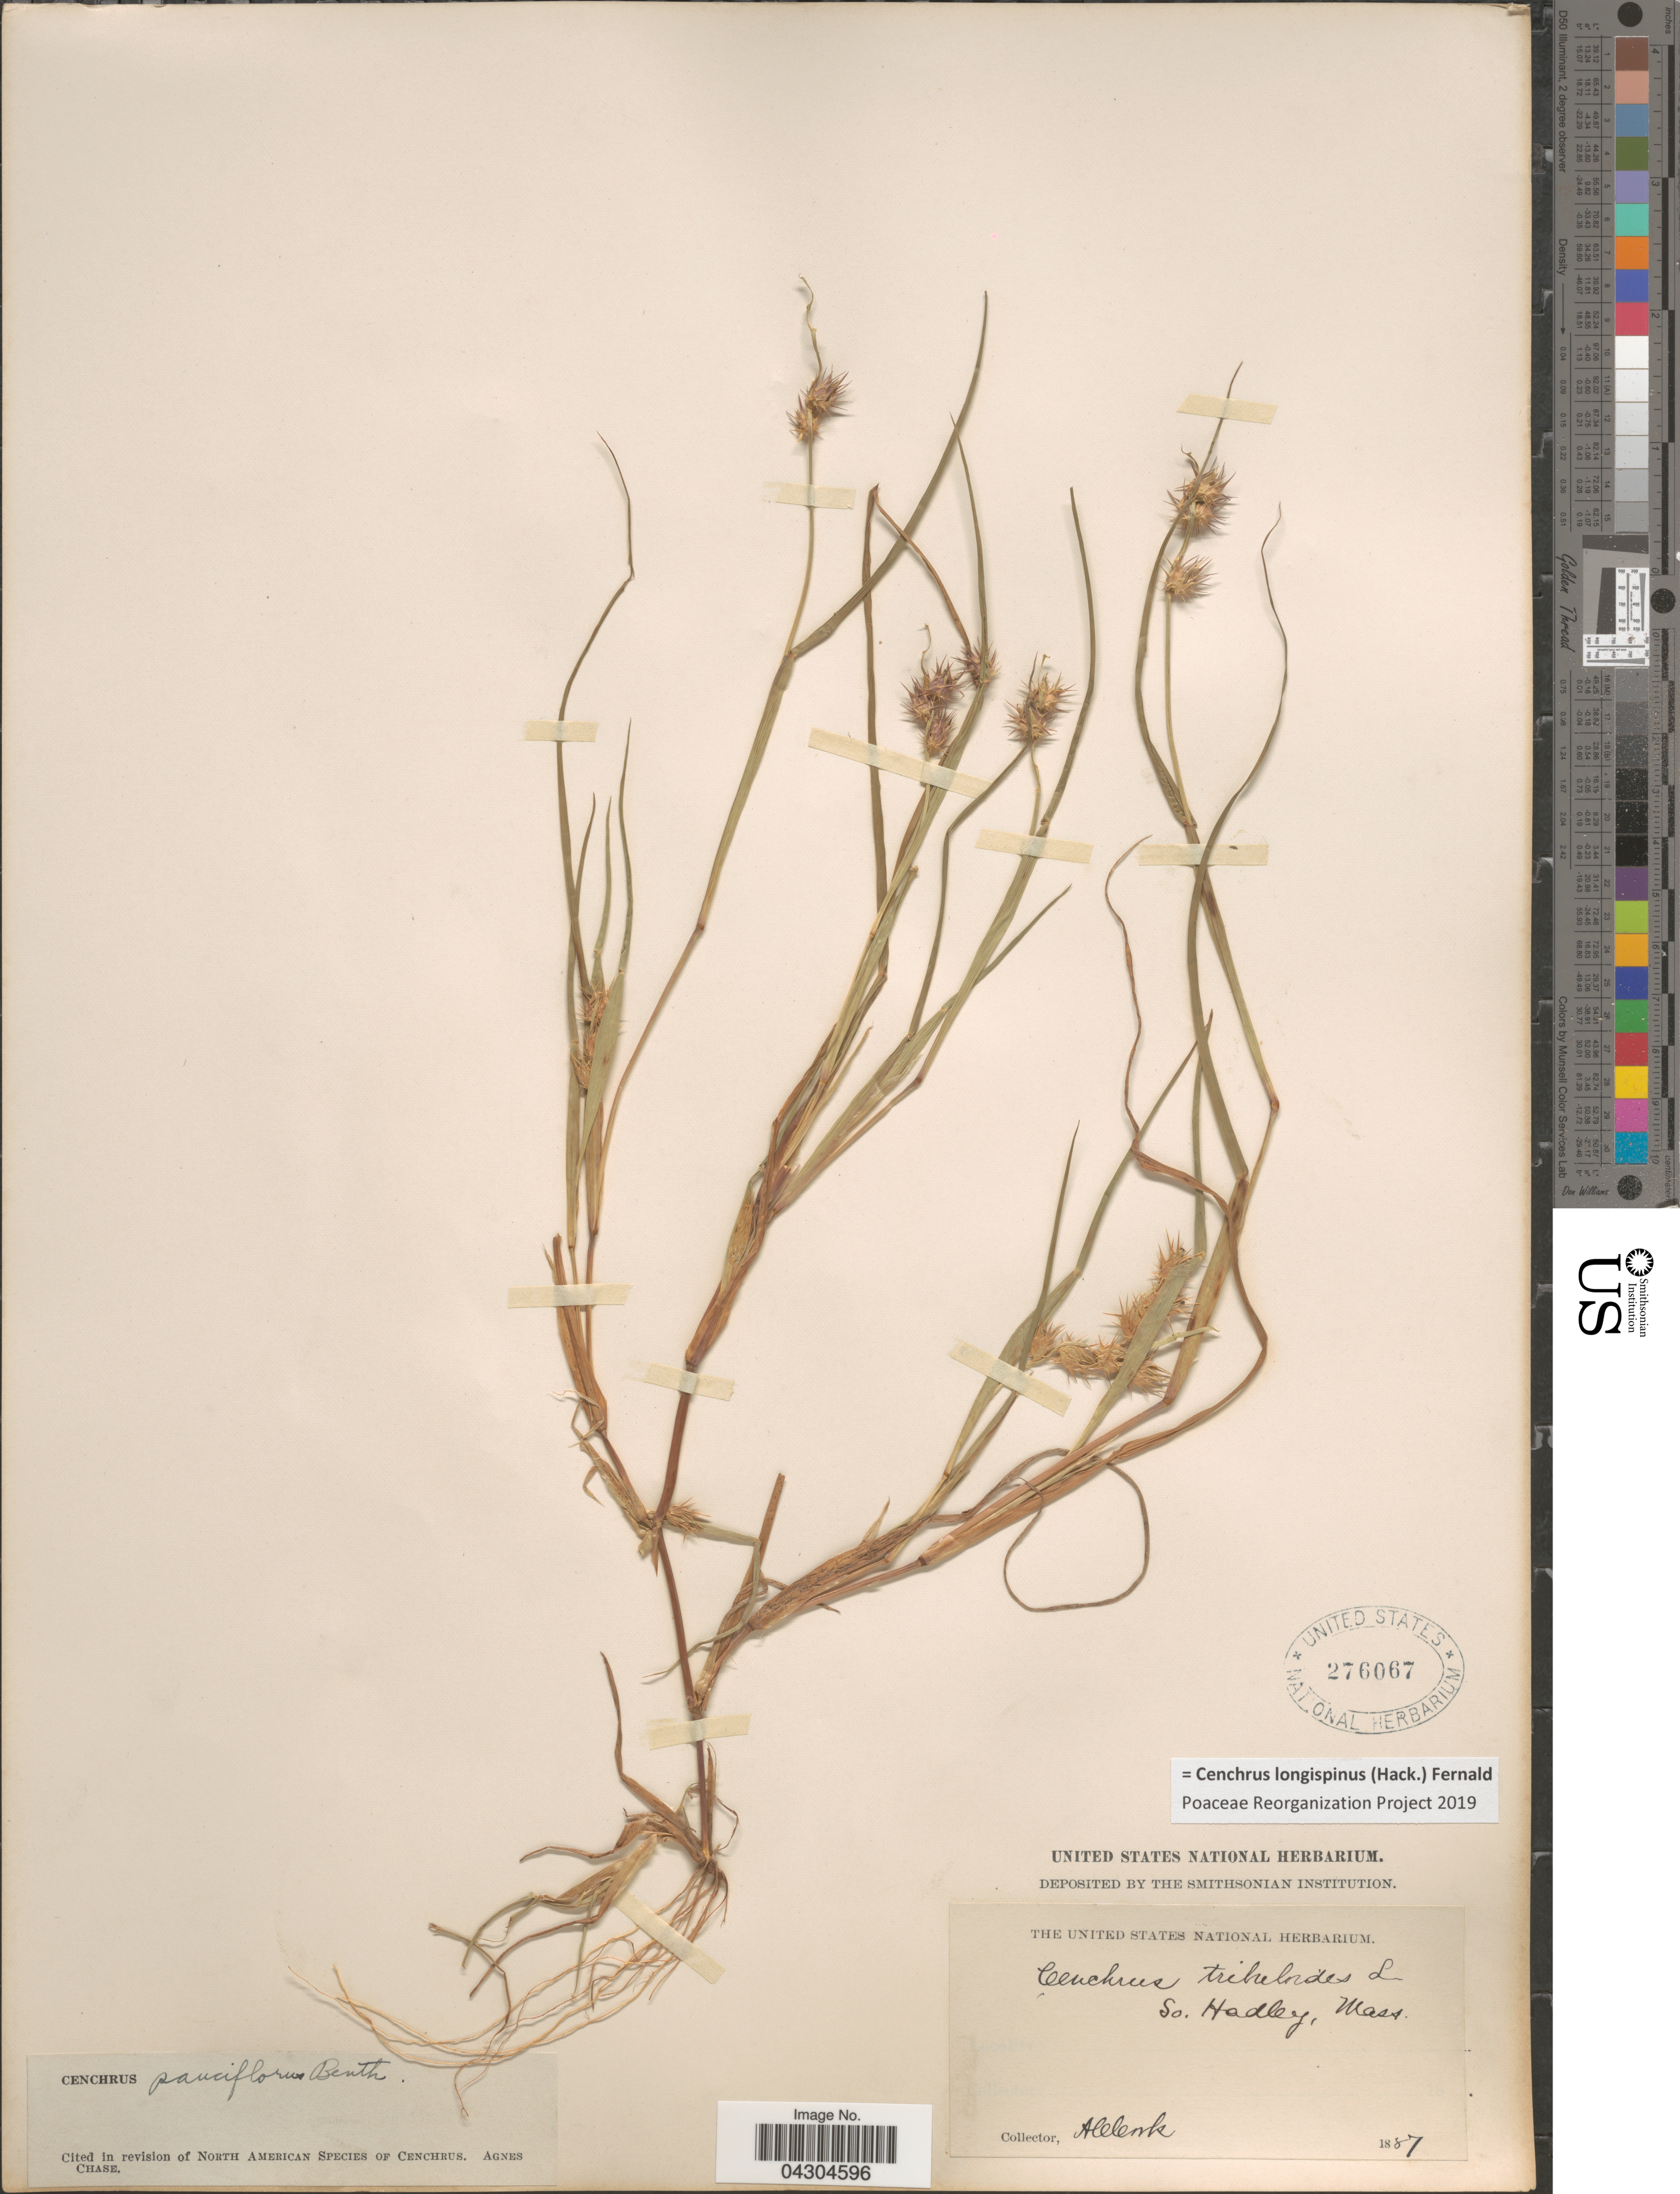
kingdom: Plantae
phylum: Tracheophyta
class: Liliopsida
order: Poales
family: Poaceae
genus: Cenchrus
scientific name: Cenchrus longispinus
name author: (Hack.) Fernald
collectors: A. Cook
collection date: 1887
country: United States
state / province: Massachusetts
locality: So. Hadley.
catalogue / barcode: US 276067